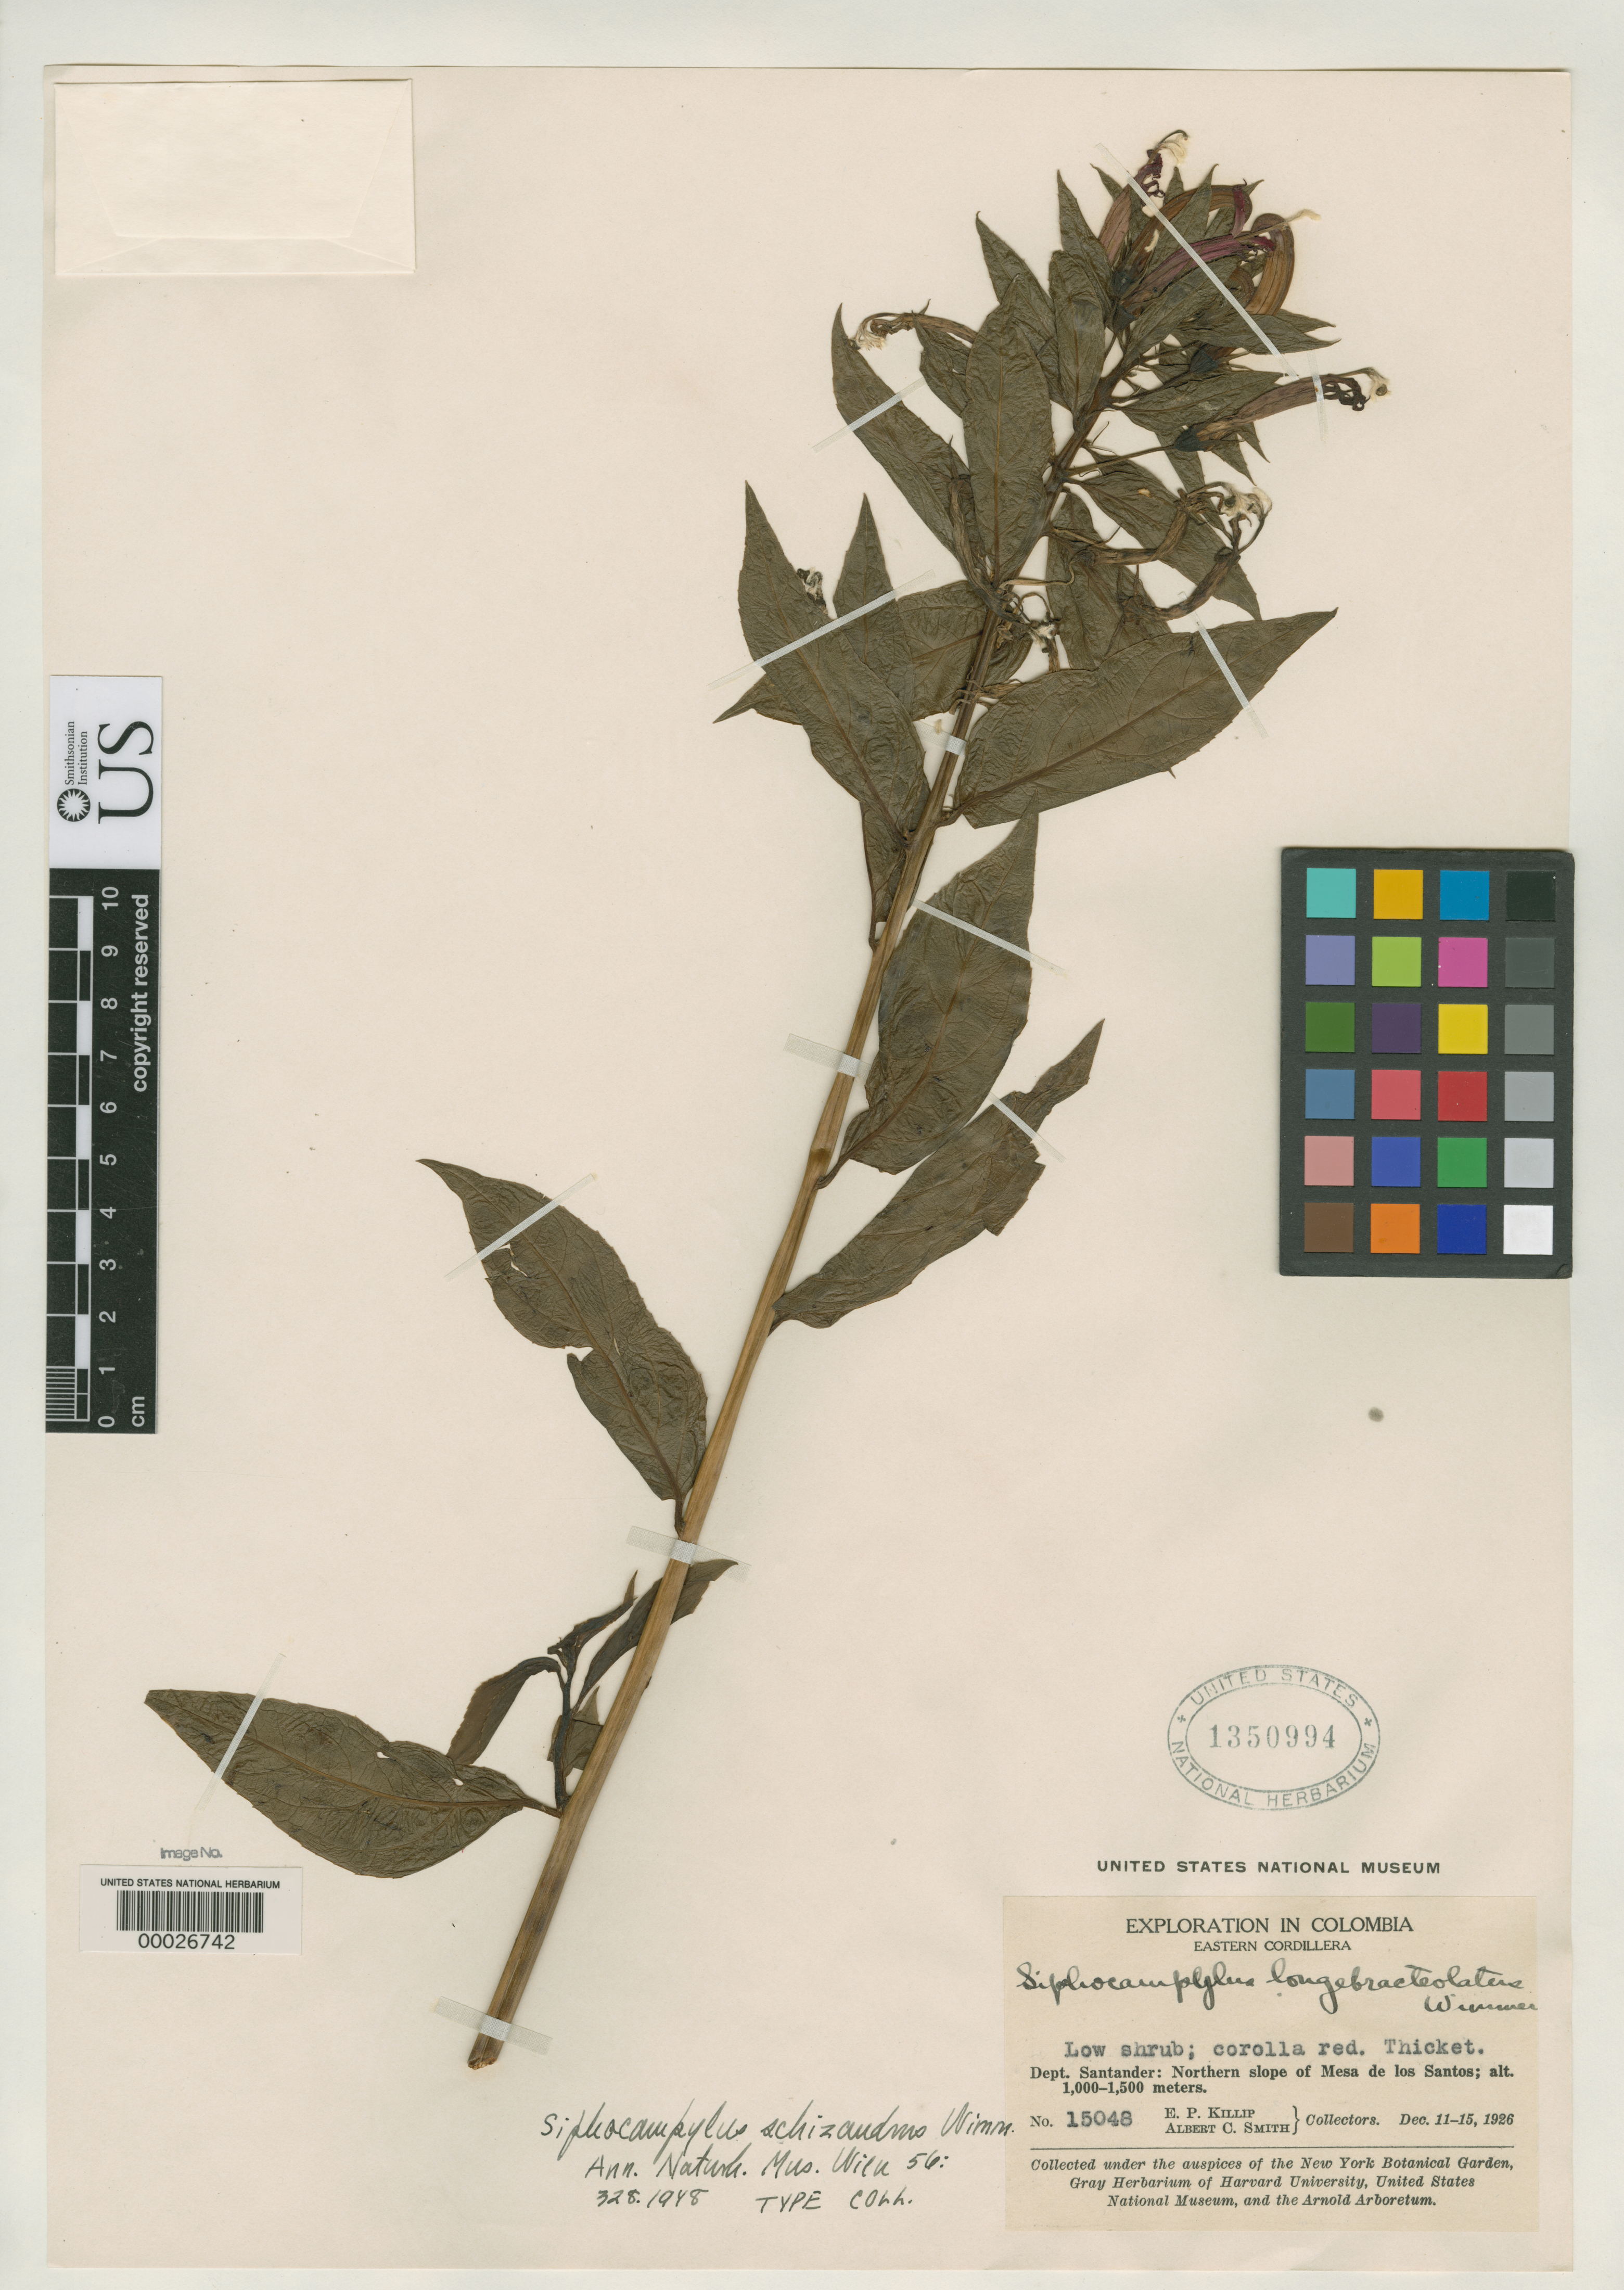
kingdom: Plantae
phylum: Tracheophyta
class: Magnoliopsida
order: Asterales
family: Campanulaceae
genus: Siphocampylus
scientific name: Siphocampylus schizandrus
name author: E. Wimm.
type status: Isotype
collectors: E. P. Killip & A. C. Smith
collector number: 15048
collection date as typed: Dec 1926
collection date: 1926-12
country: Colombia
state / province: Santander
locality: Mesa de Los Santos.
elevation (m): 1000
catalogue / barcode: US 1350994